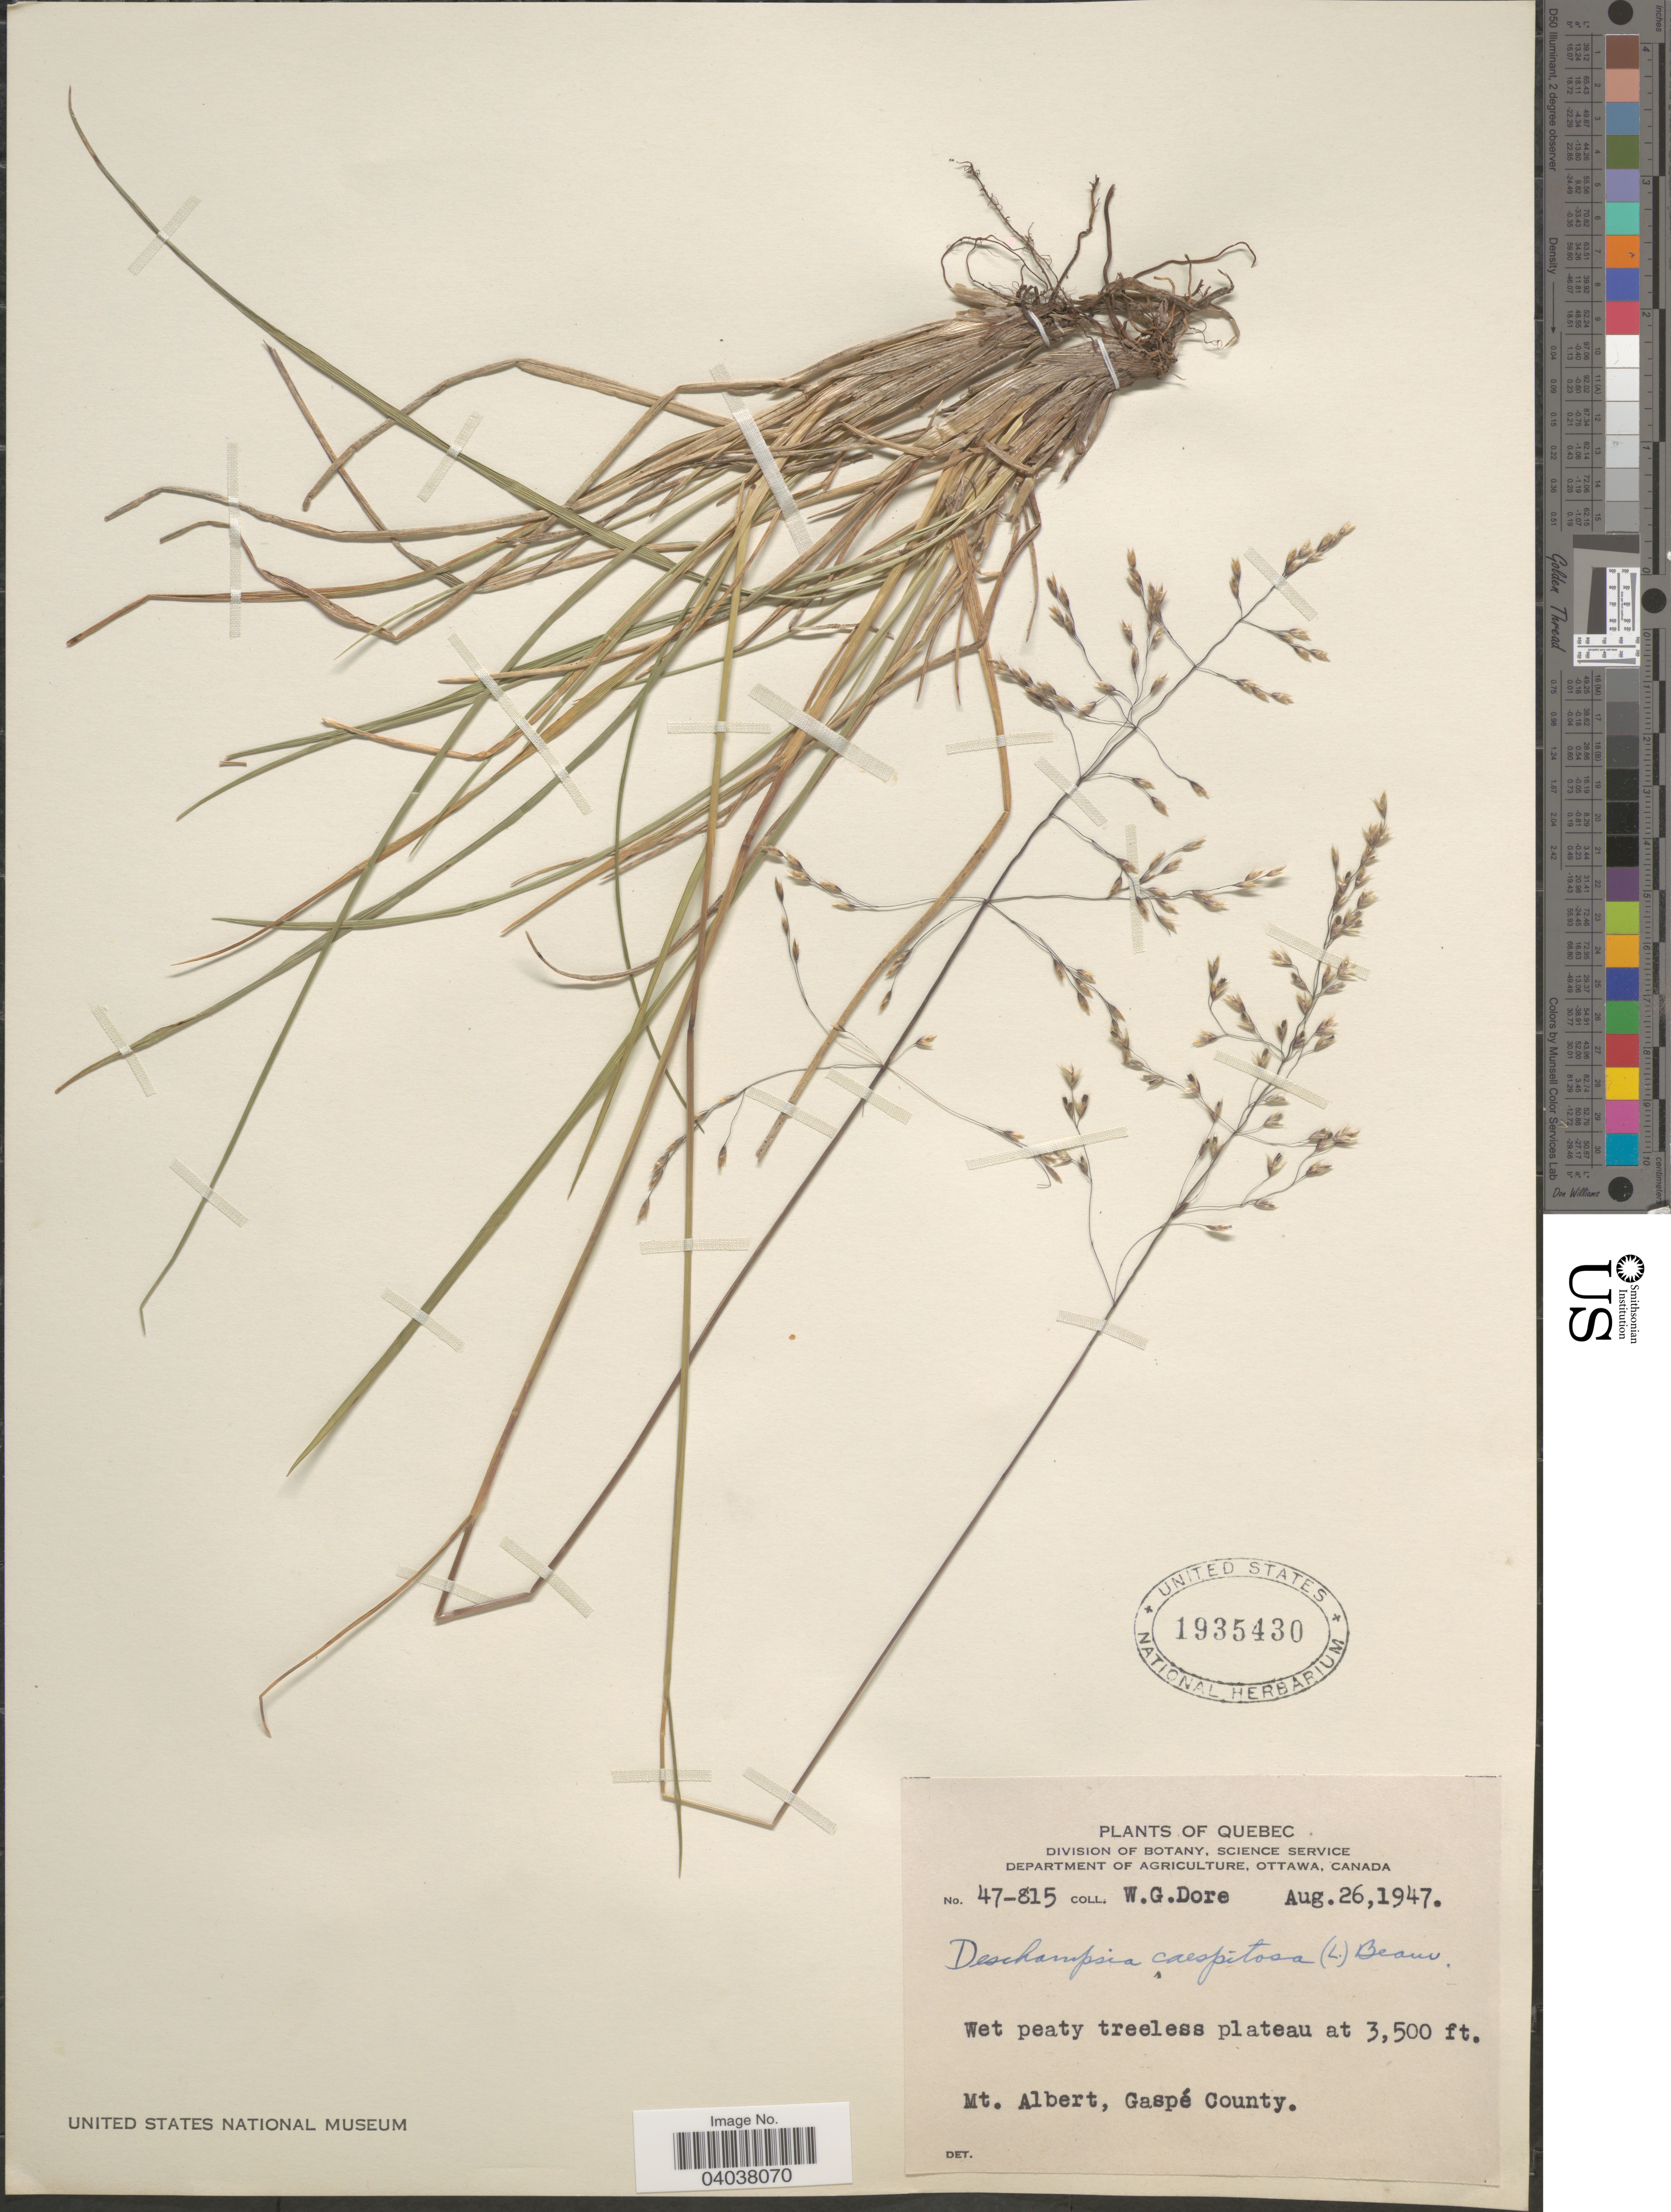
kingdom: Plantae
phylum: Tracheophyta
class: Liliopsida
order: Poales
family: Poaceae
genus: Deschampsia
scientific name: Deschampsia cespitosa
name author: (L.) P. Beauv.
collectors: W. Dore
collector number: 47-815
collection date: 1947-08-26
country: Canada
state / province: Quebec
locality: Mt. Albert, Gaspé County.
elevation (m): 1067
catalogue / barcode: US 1935430